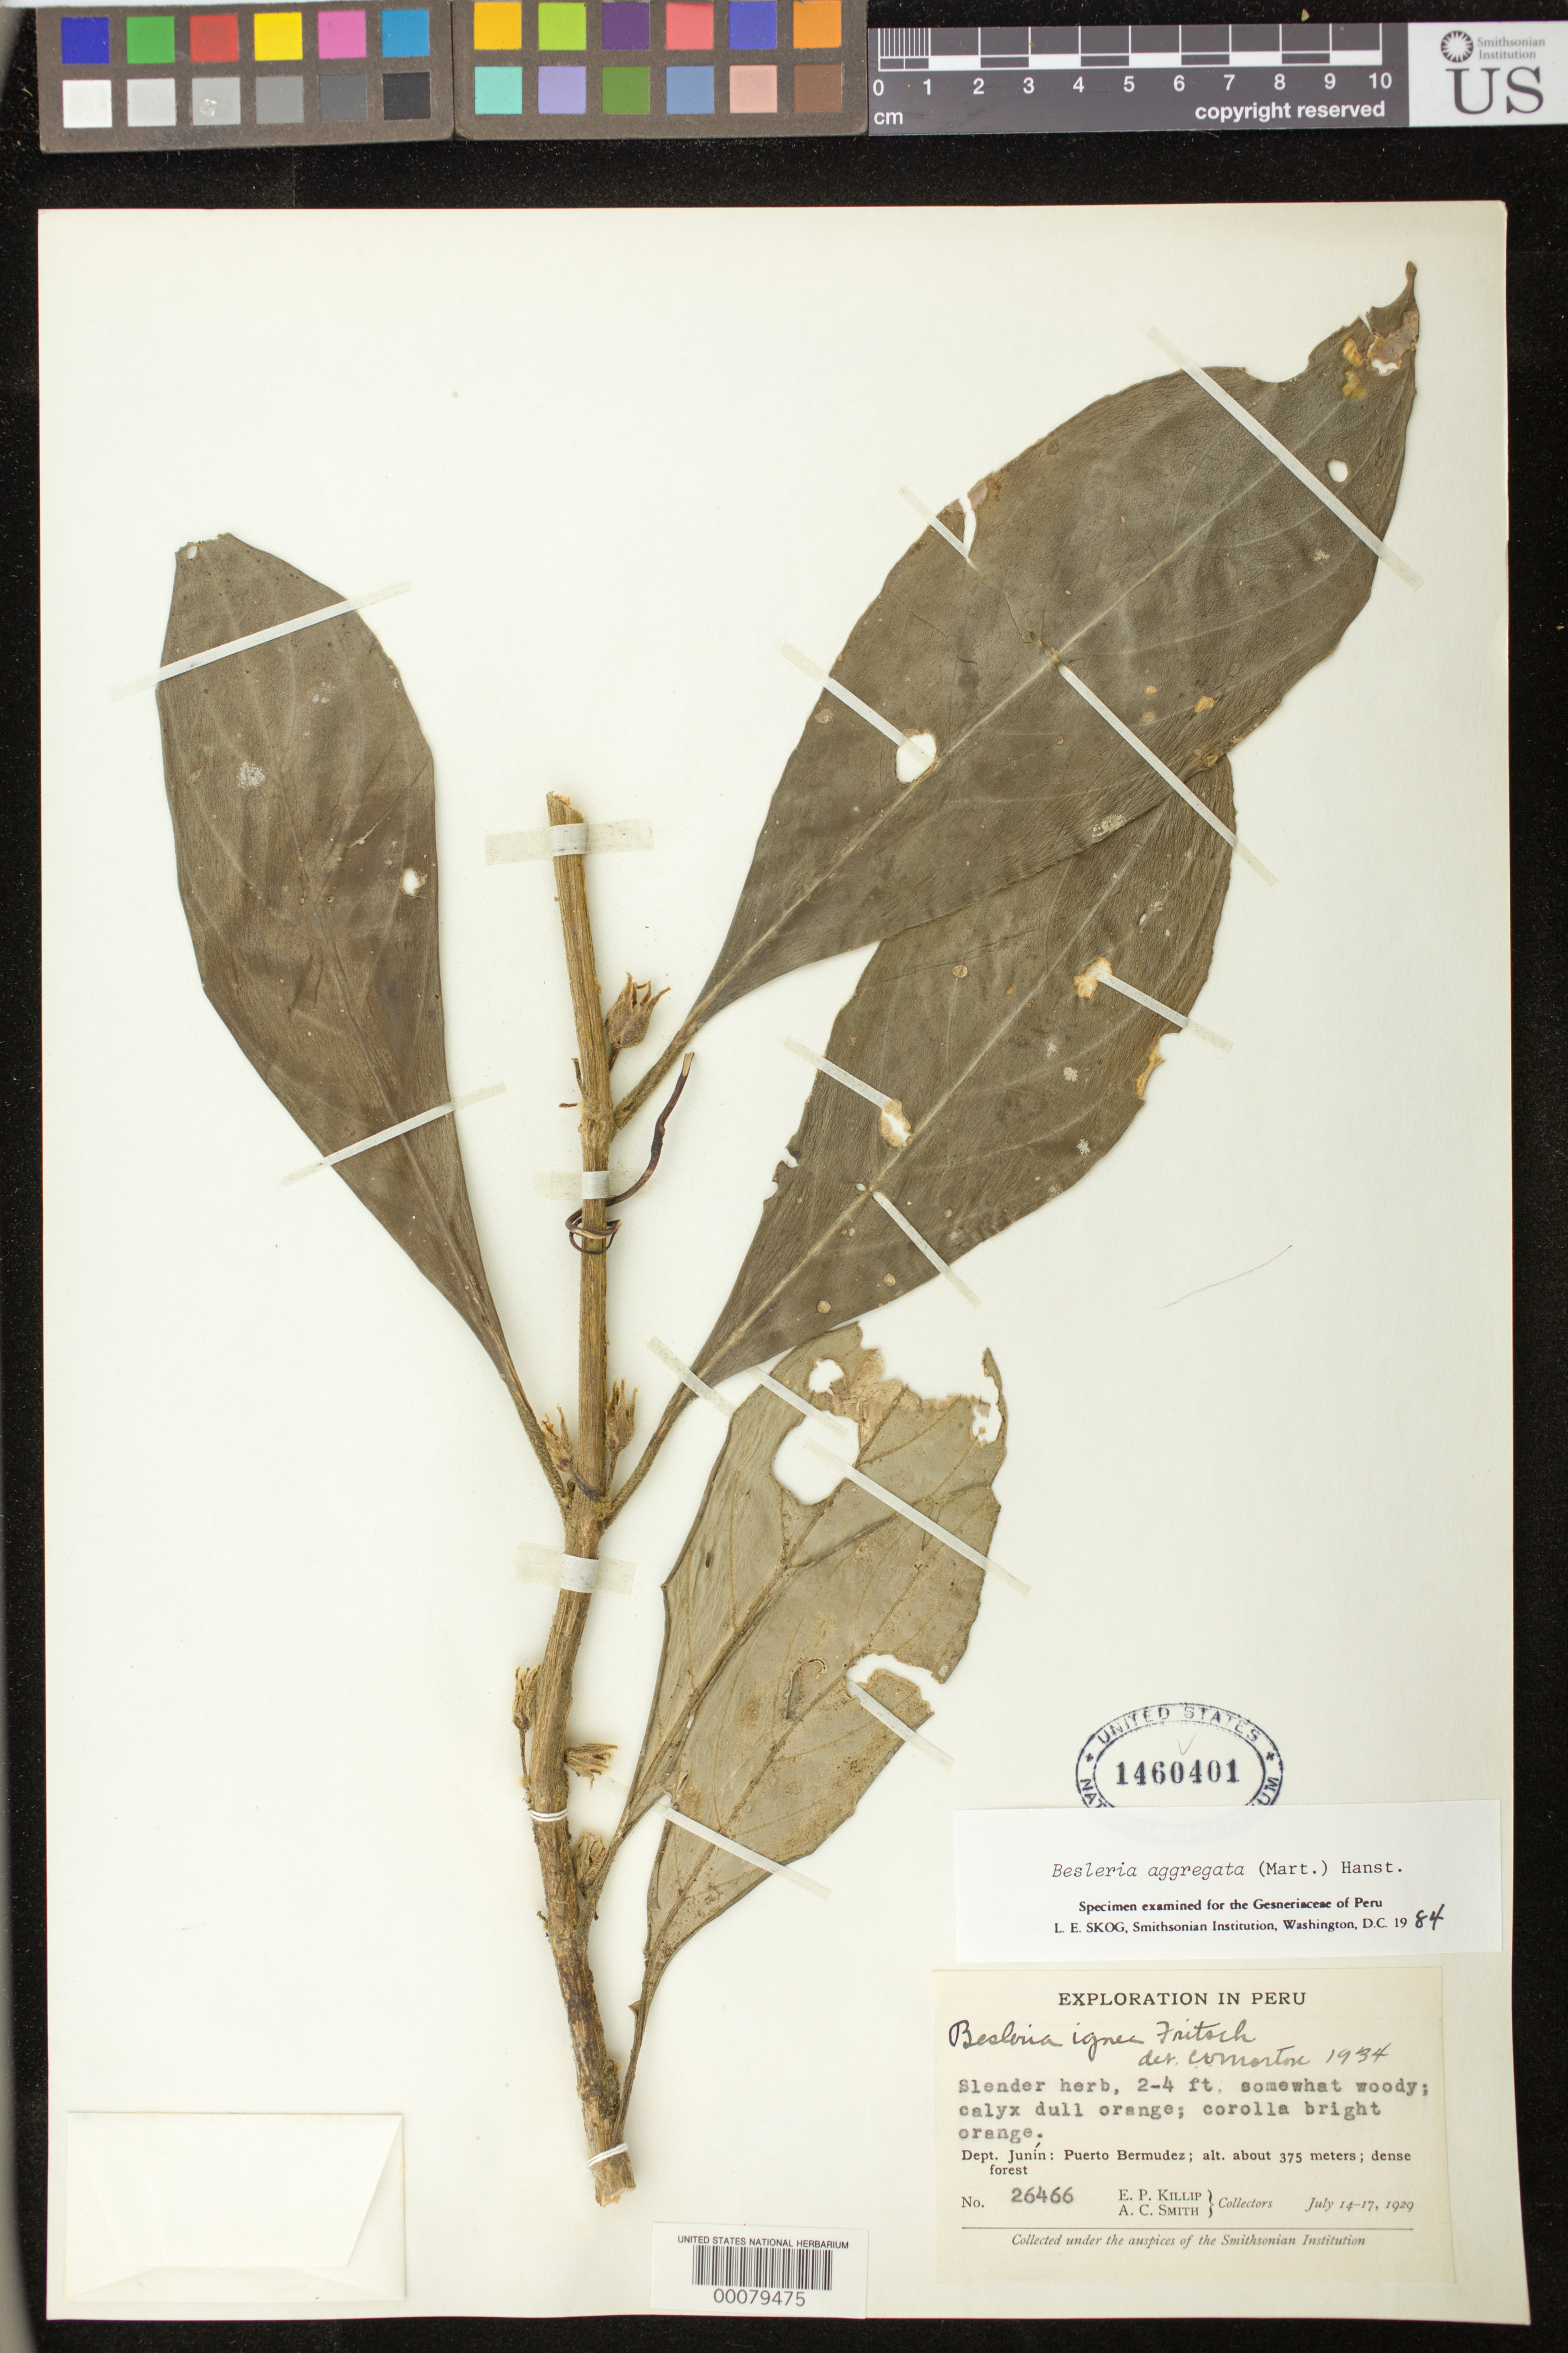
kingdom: Plantae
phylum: Tracheophyta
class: Magnoliopsida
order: Lamiales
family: Gesneriaceae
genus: Besleria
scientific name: Besleria aggregata var. aggregata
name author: (Mart.) Hanst.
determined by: Skog, Laurence E.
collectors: E. P. Killip & A. C. Smith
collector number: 26466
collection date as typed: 14-17 Jul 1929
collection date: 1929-07-14/1929-07-17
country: Peru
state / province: Junín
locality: Puerto Bermudez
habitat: Dense forest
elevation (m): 375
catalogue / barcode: US 1460401